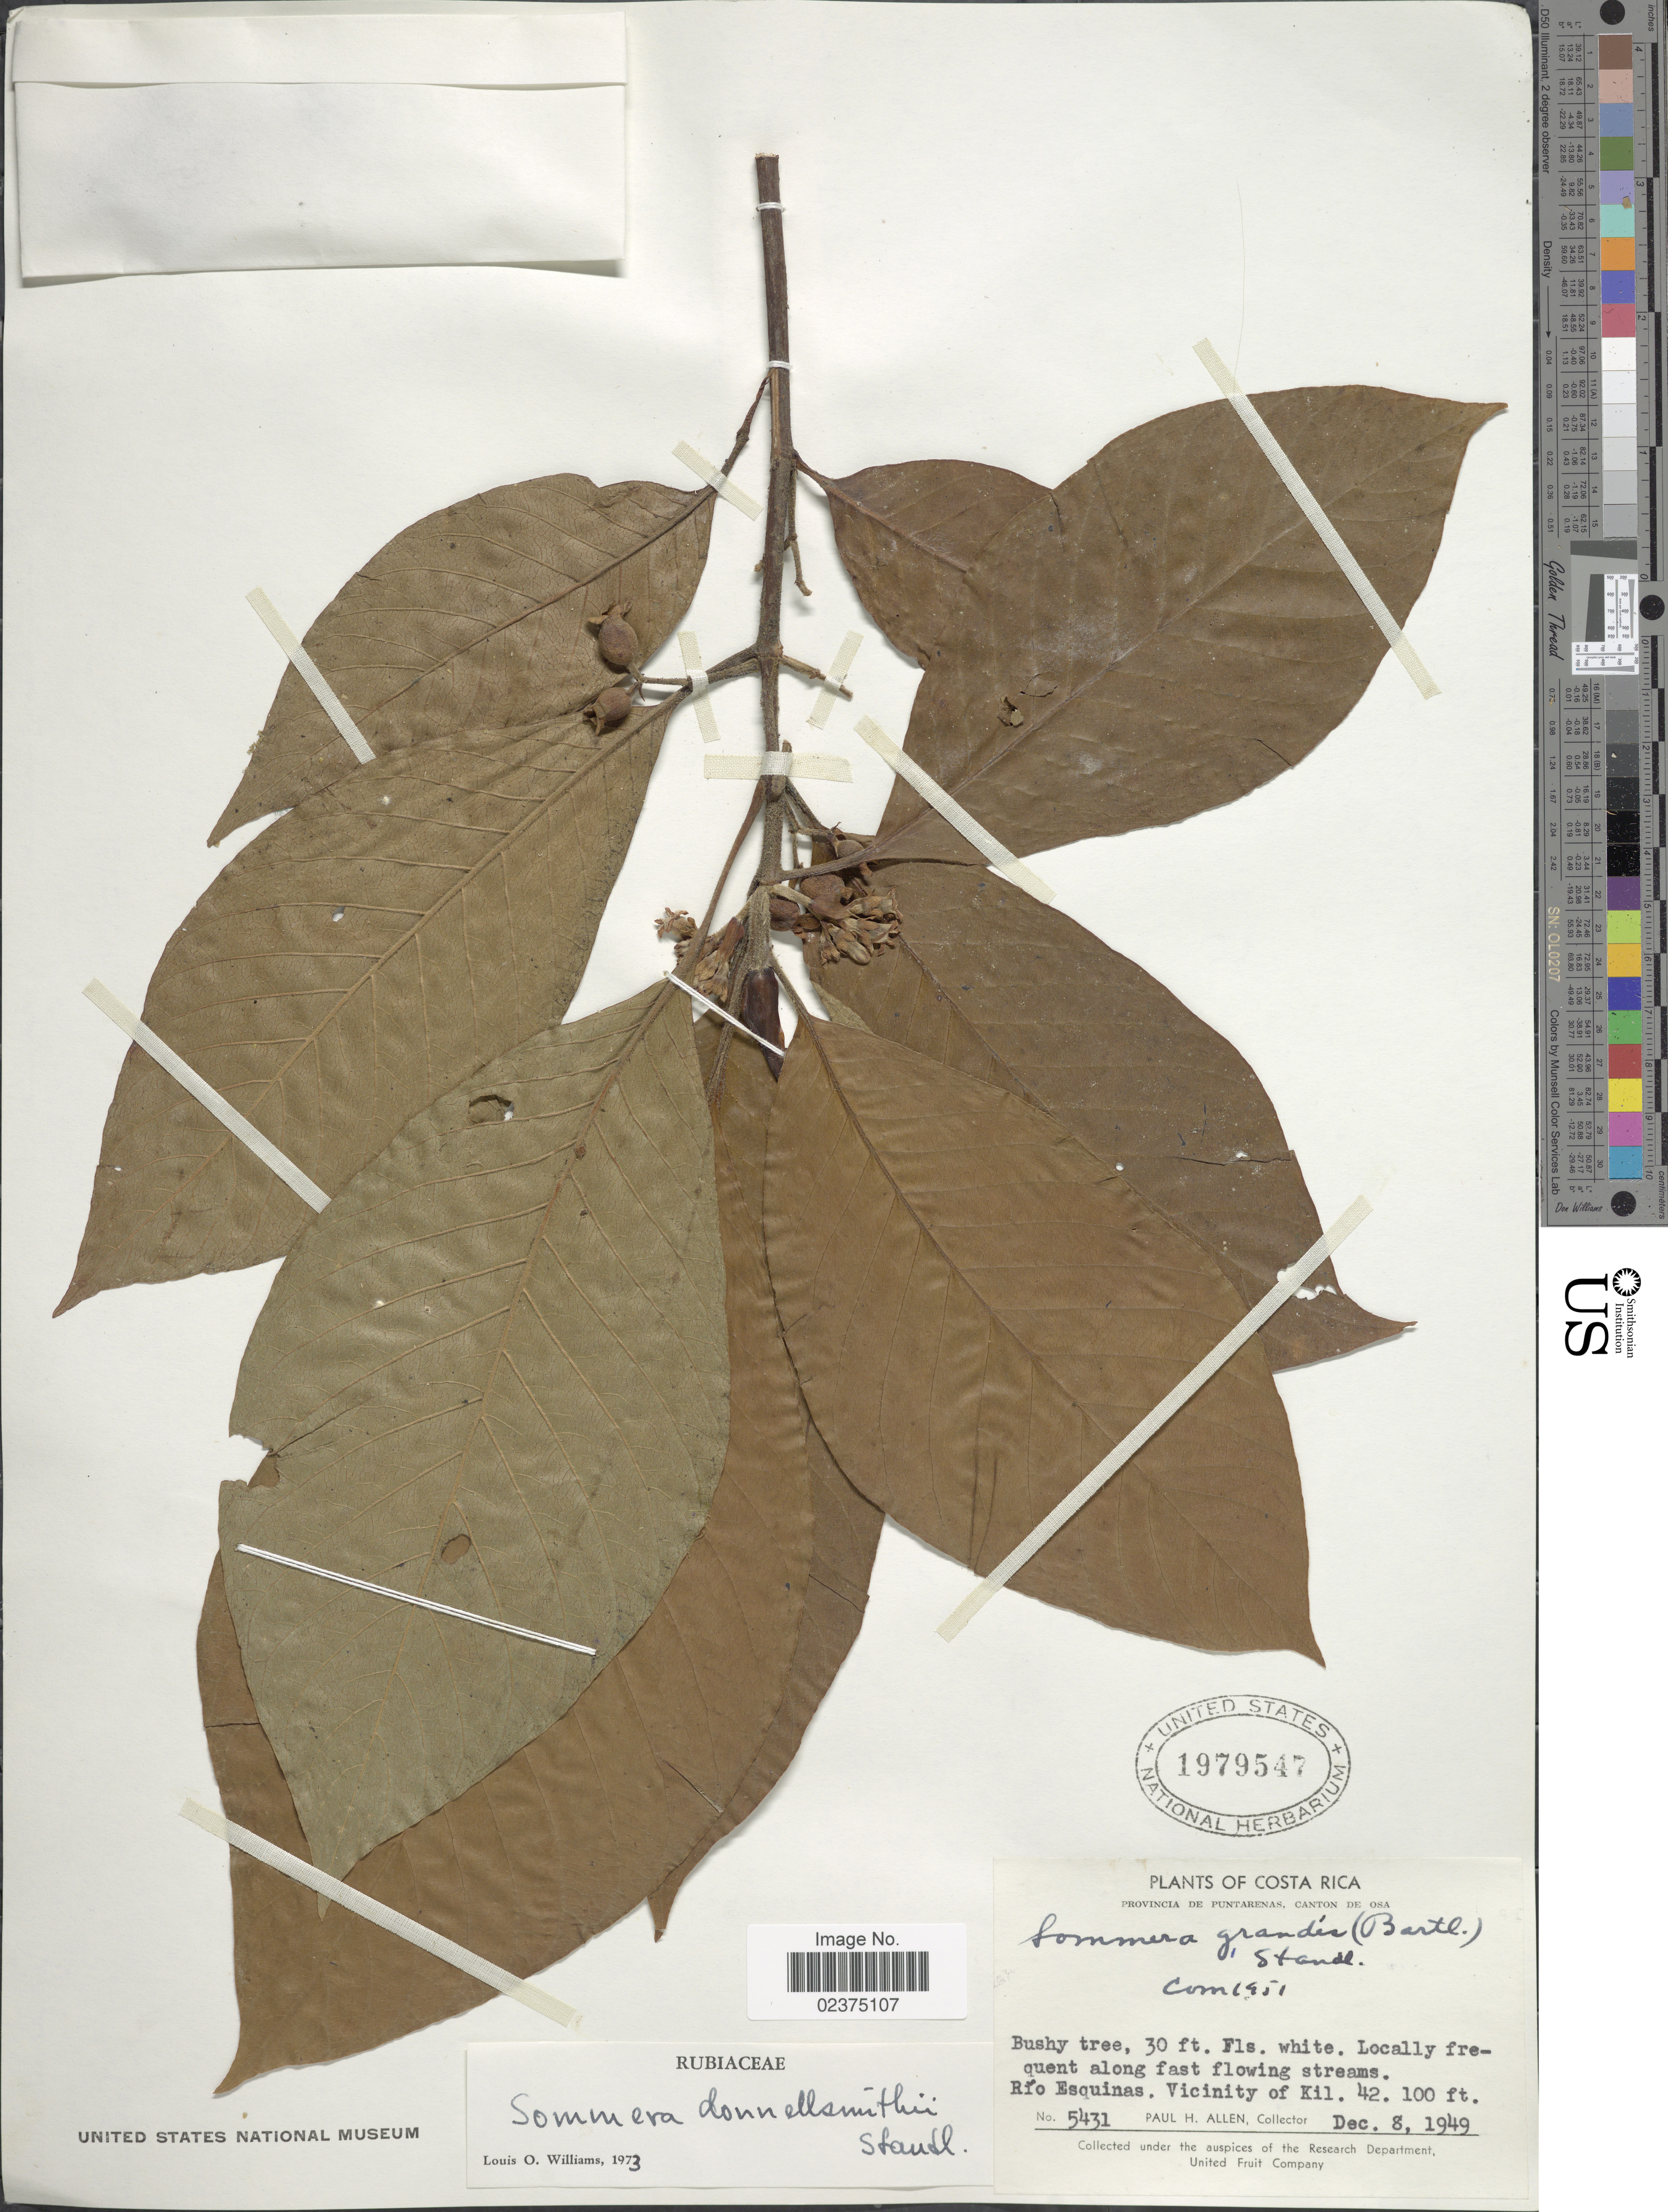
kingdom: Plantae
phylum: Tracheophyta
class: Magnoliopsida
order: Gentianales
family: Rubiaceae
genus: Sommera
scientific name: Sommera donnell-smithii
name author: Standl.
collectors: P. H. Allen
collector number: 5431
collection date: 1949-12-08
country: Costa Rica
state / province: Puntarenas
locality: Canton De Osa, Rio Esquinas, Vicinity of Kil. 42.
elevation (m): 30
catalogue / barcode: US 1979547